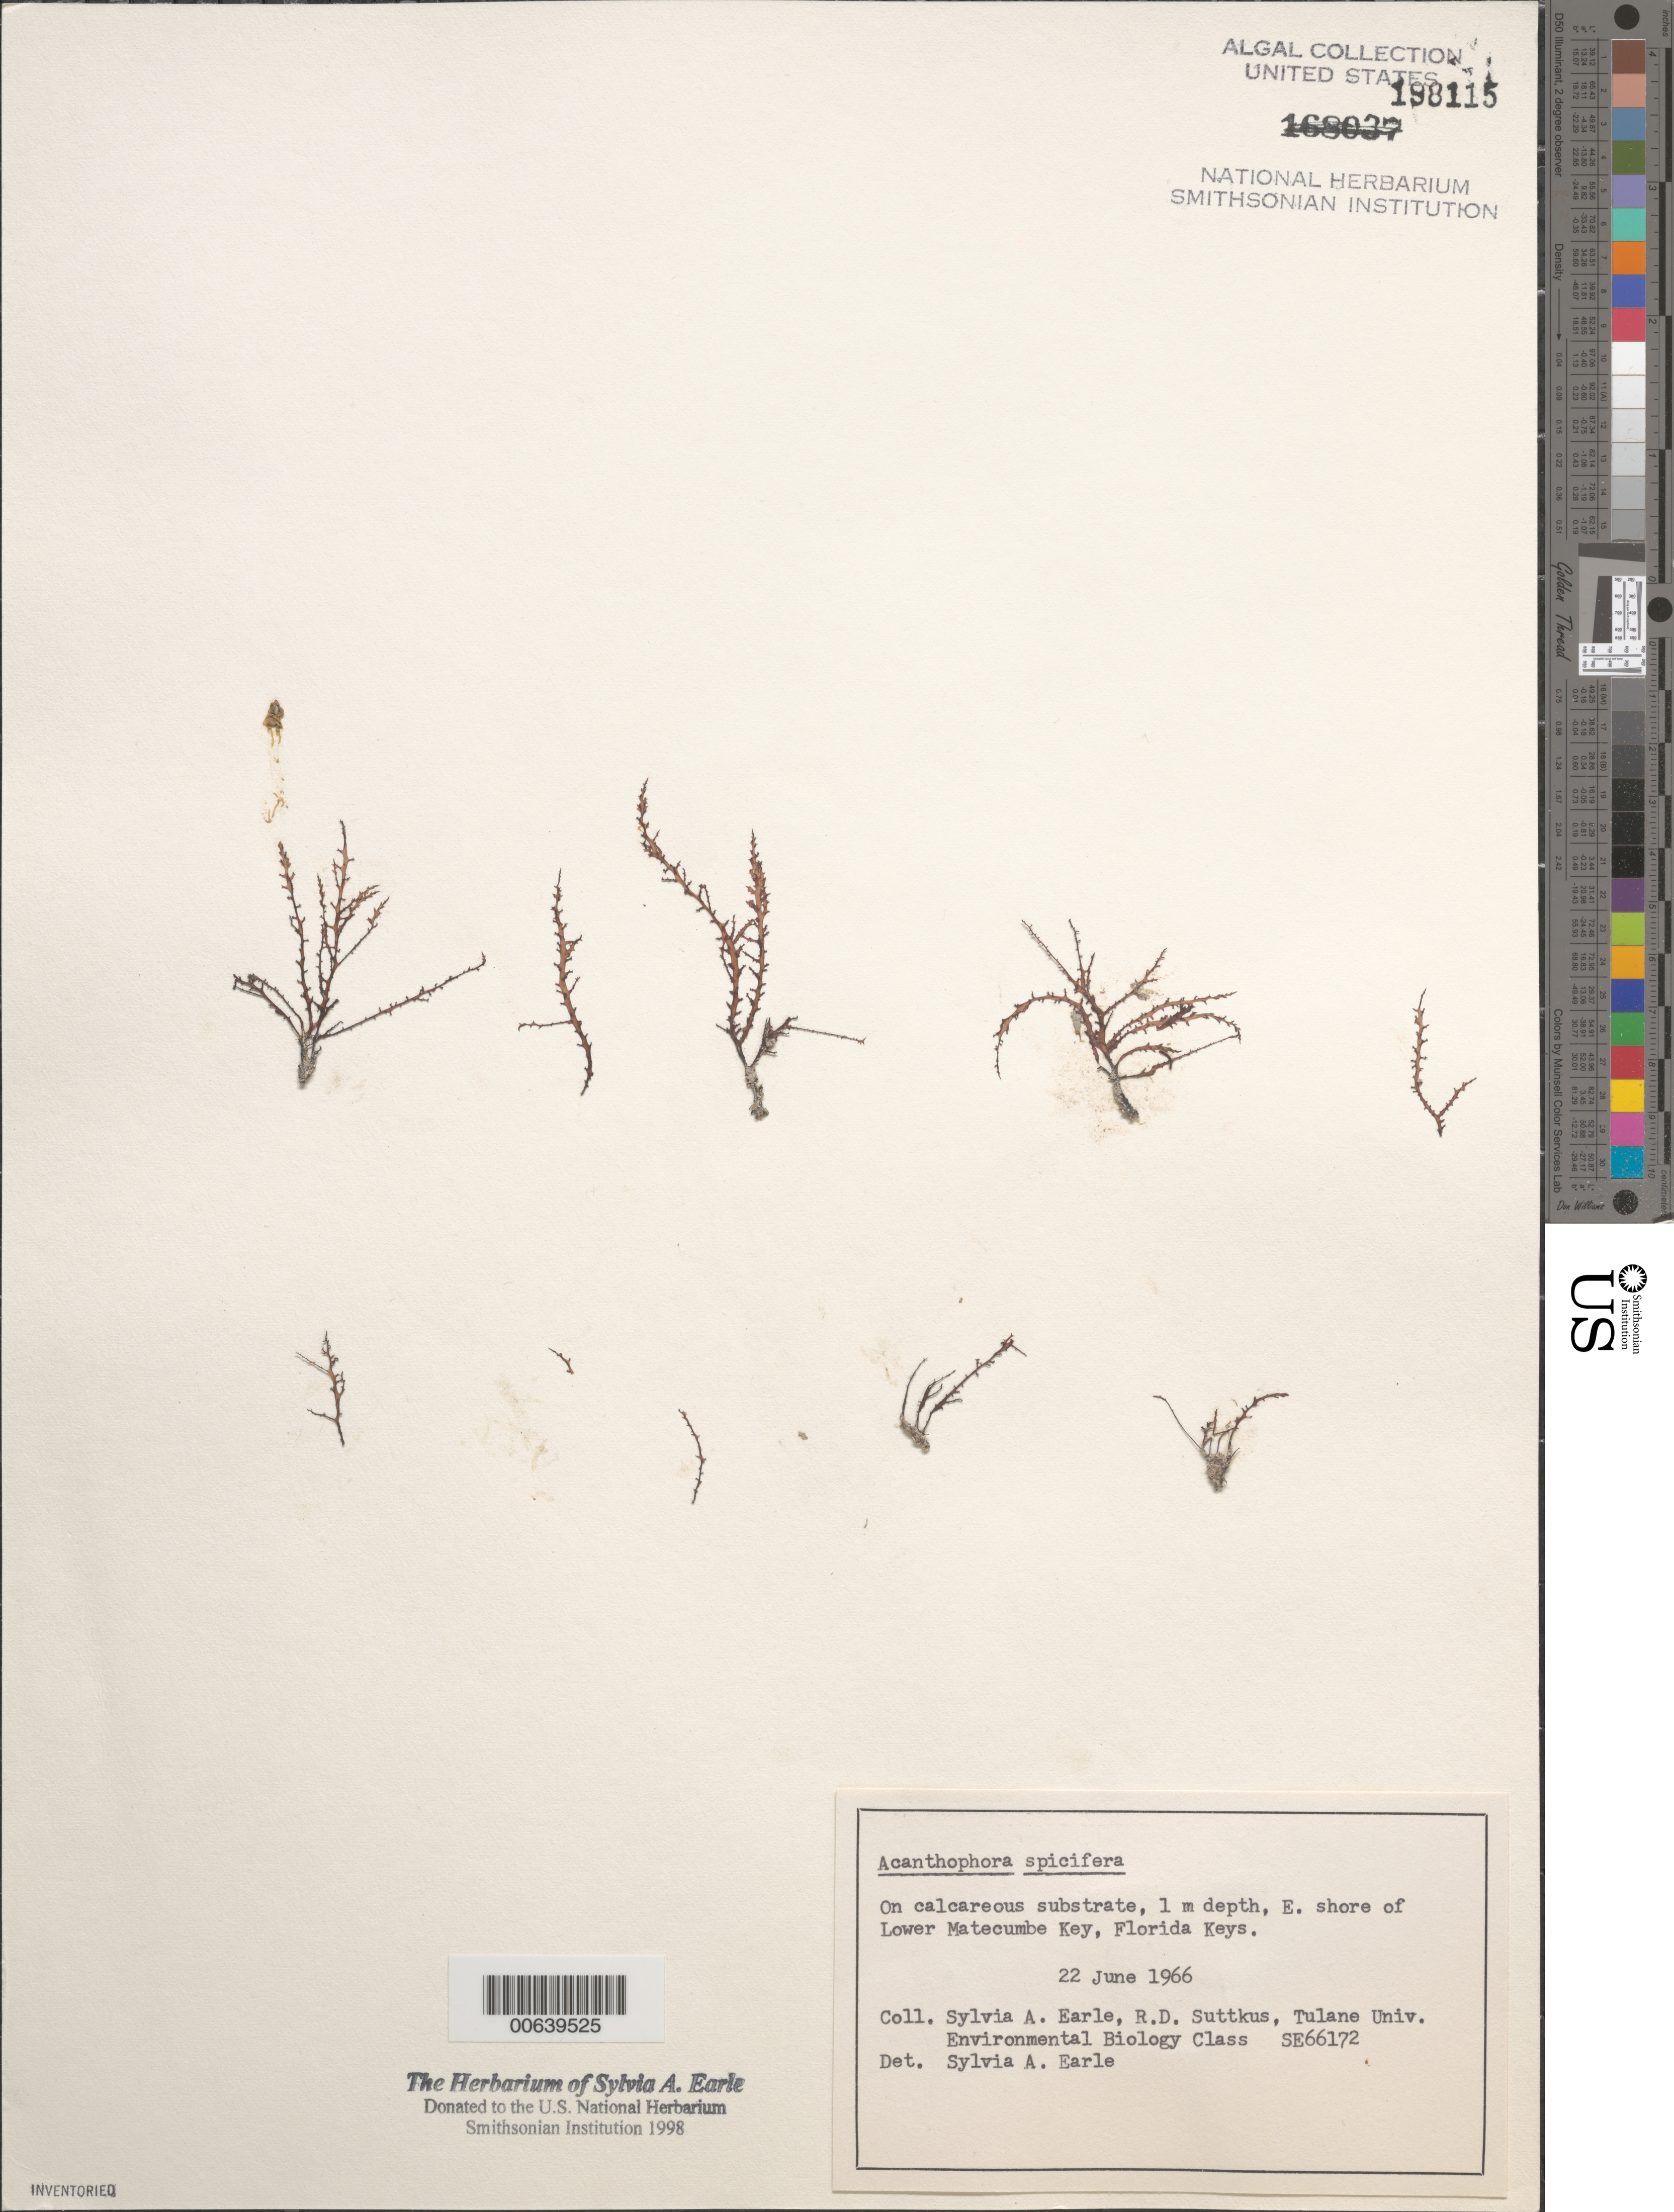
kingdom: Plantae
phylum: Rhodophyta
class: Florideophyceae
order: Ceramiales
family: Rhodomelaceae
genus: Acanthophora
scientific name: Acanthophora spicifera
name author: (Vahl) Børgesen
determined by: Earle, S. A.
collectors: S. A. Earle, R. Suttkus & Tulane Univ. Env. Biol. Class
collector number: SE 66172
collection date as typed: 22 Jun 1966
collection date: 1966-06-22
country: United States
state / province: Florida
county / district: Monroe County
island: Lower Matecumbe Key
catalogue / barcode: US 198115